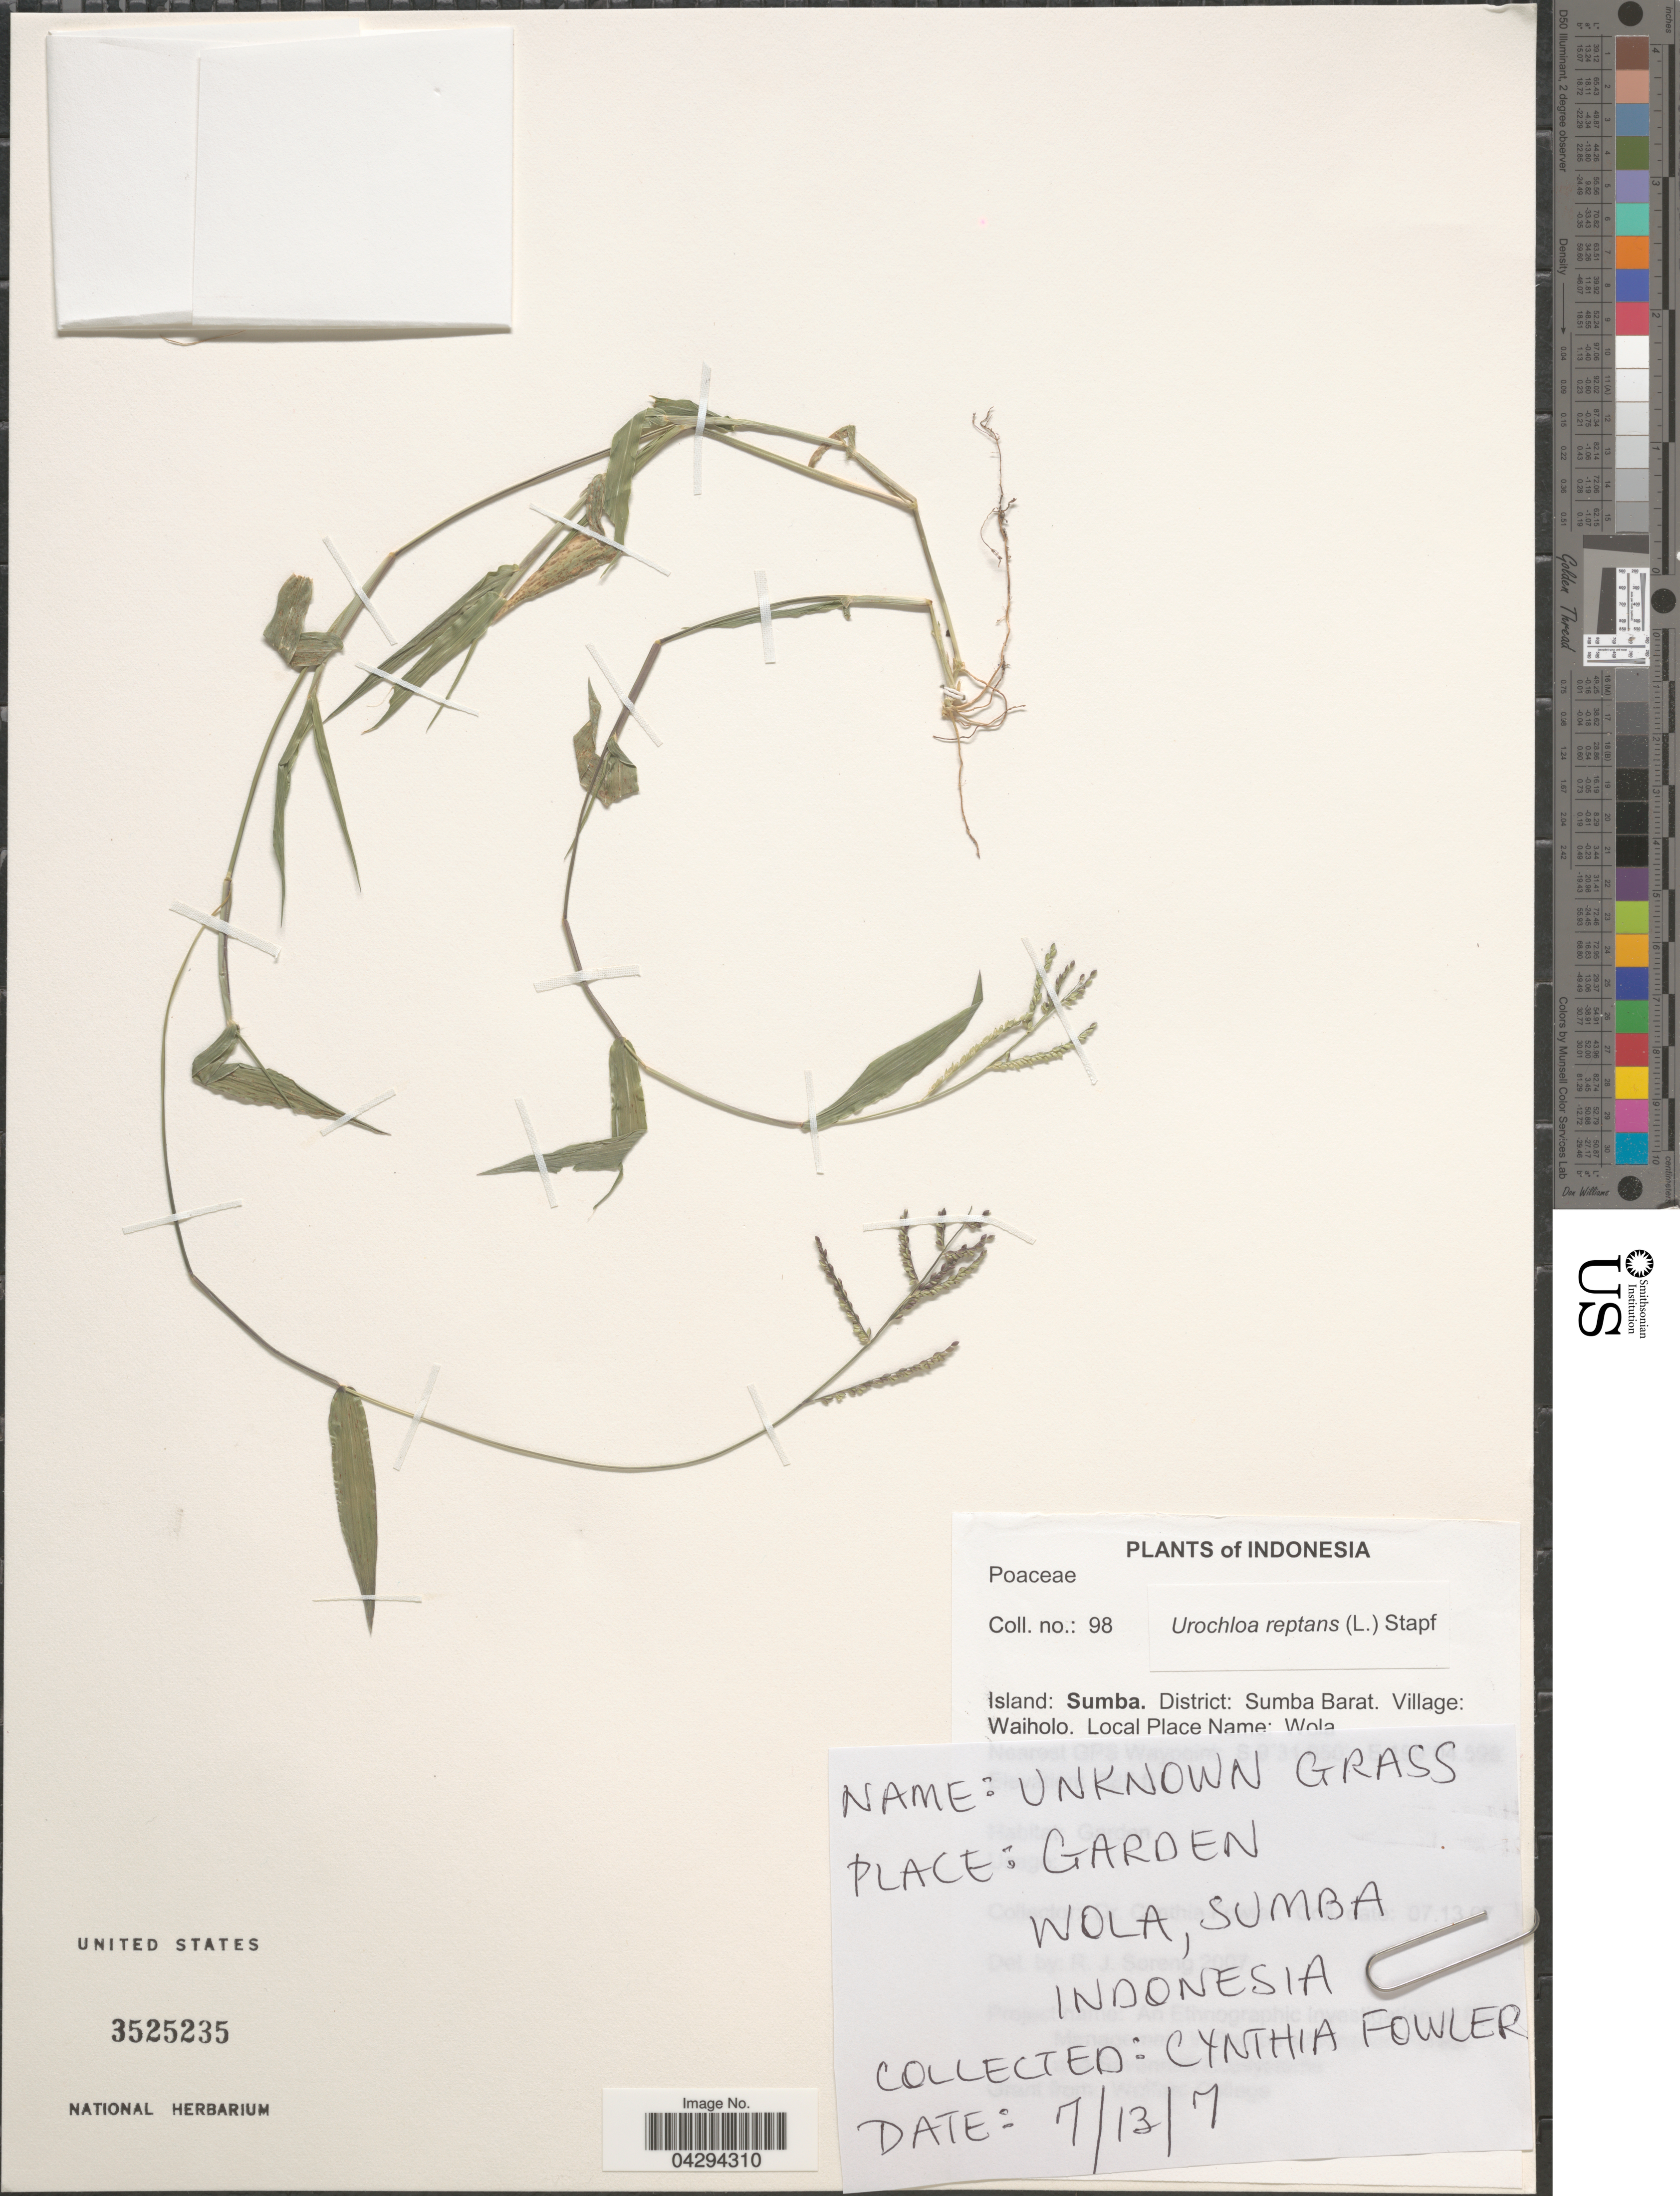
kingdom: Plantae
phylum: Tracheophyta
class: Liliopsida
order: Poales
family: Poaceae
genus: Urochloa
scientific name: Urochloa reptans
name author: (L.) Stapf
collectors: C. Fowler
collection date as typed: Transcribed d/m/y: 13/7/7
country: Indonesia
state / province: Nusa Tenggara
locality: Garden Wola, Sumba.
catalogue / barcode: US 3525235